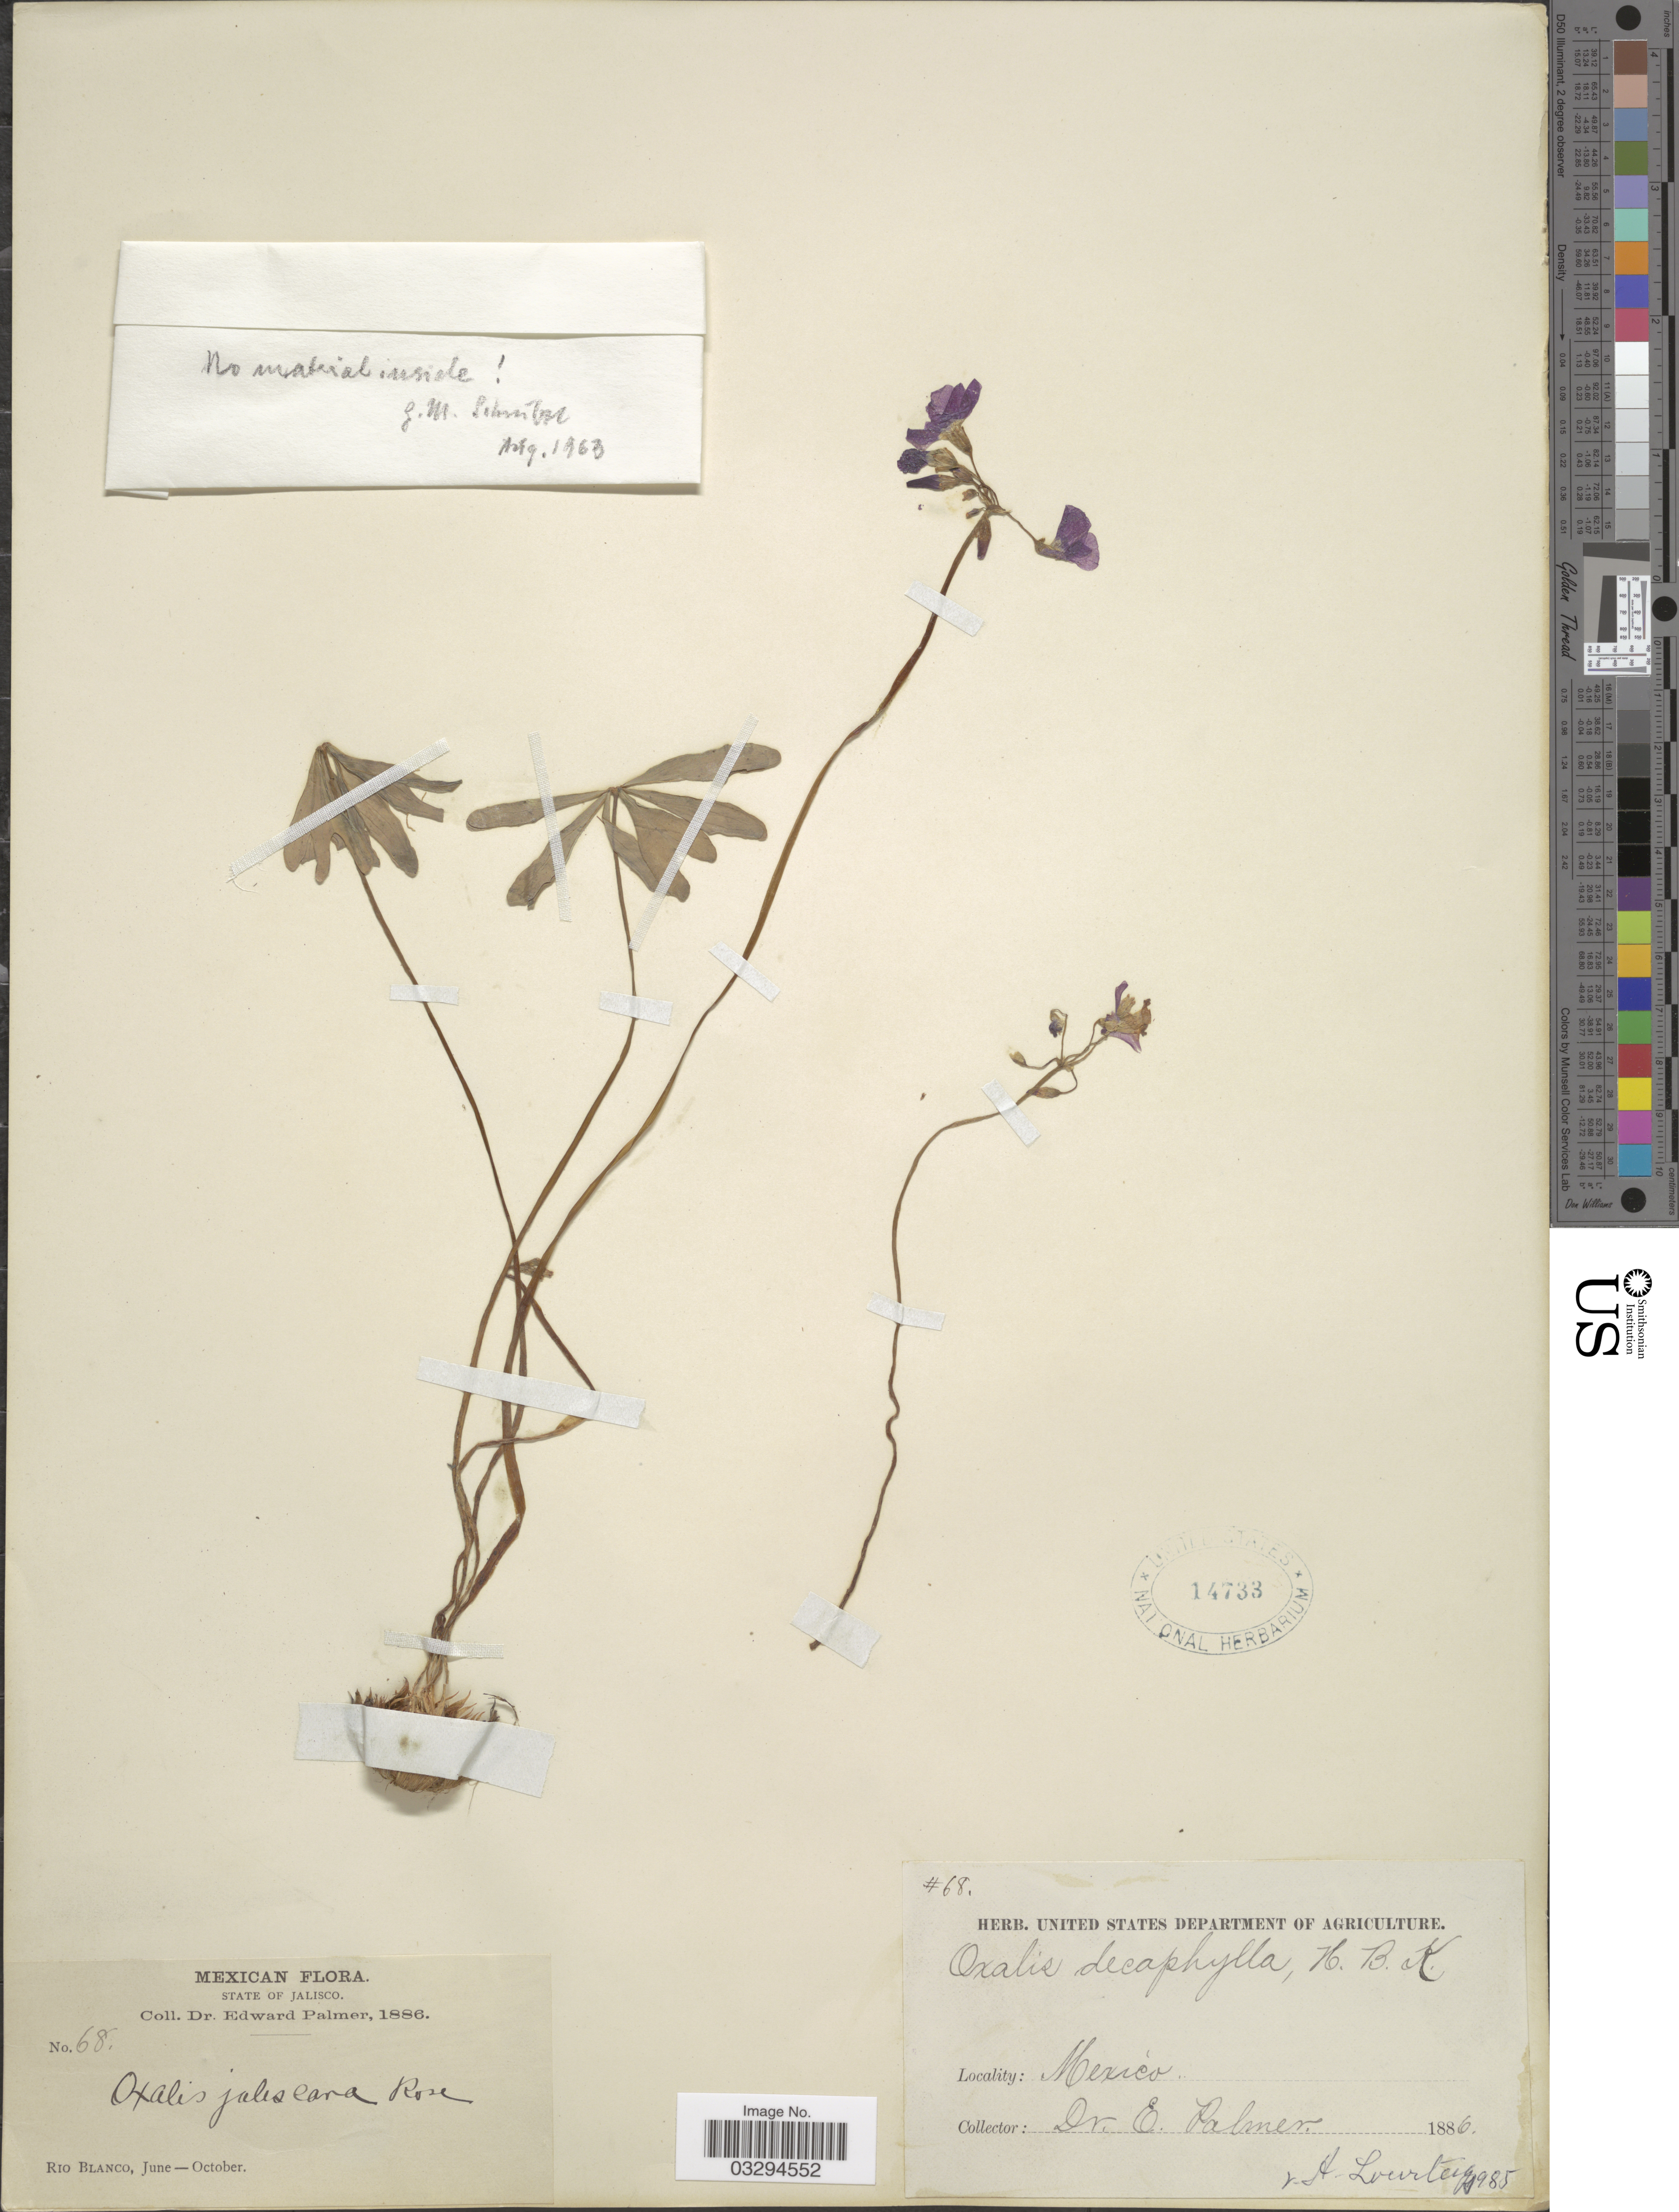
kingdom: Plantae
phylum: Tracheophyta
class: Magnoliopsida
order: Oxalidales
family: Oxalidaceae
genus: Oxalis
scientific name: Oxalis decaphylla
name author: Kunth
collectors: E. Palmer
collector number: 68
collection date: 1886-06/1886-10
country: Mexico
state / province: Jalisco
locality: Rio Blanco.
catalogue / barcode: US 14733